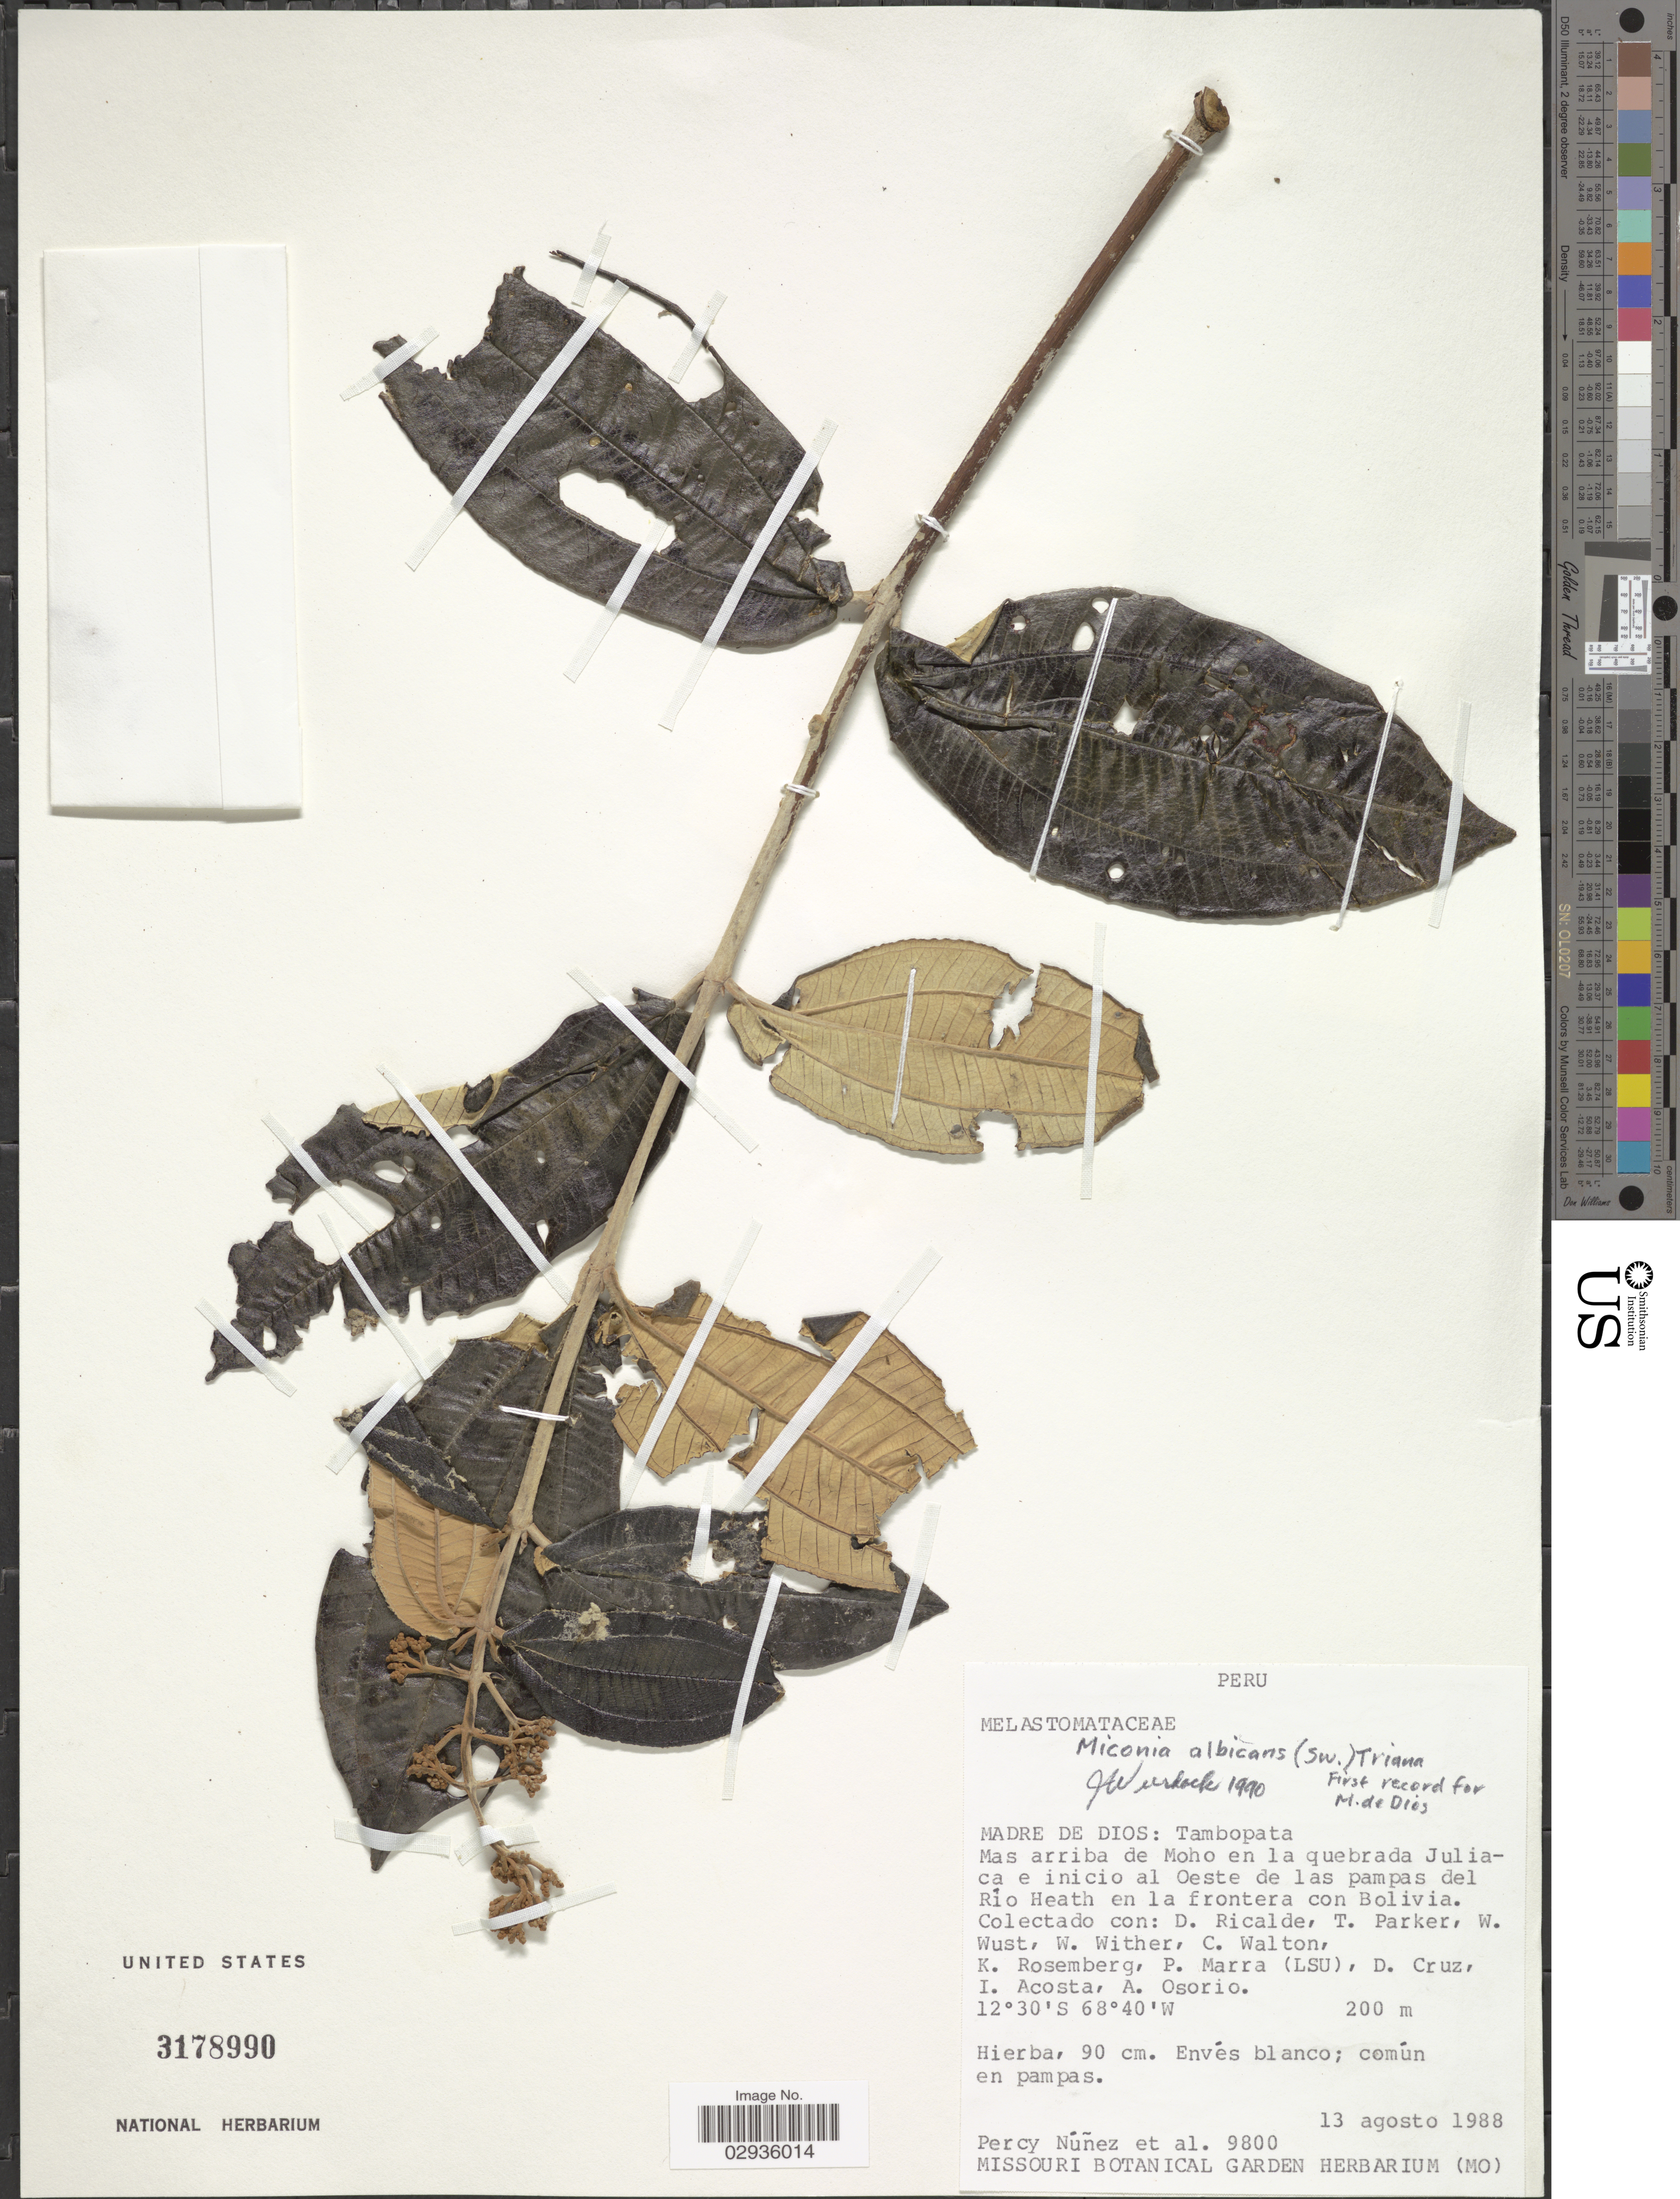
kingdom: Plantae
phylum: Tracheophyta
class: Magnoliopsida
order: Myrtales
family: Melastomataceae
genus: Miconia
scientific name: Miconia albicans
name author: (Sw.) Steud.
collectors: P. Nuñez V., D. Ricalde, T. Parker, W. Wust & et al.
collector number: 9800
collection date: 1988-08-13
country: Peru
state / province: Madre de Dios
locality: Tambopata. Mas arriba de Moho en la quebrada Juliaca e inicio al Oeste de las pampas del Río Heath en la frontera con Bolivia.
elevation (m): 200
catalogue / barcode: US 3178990